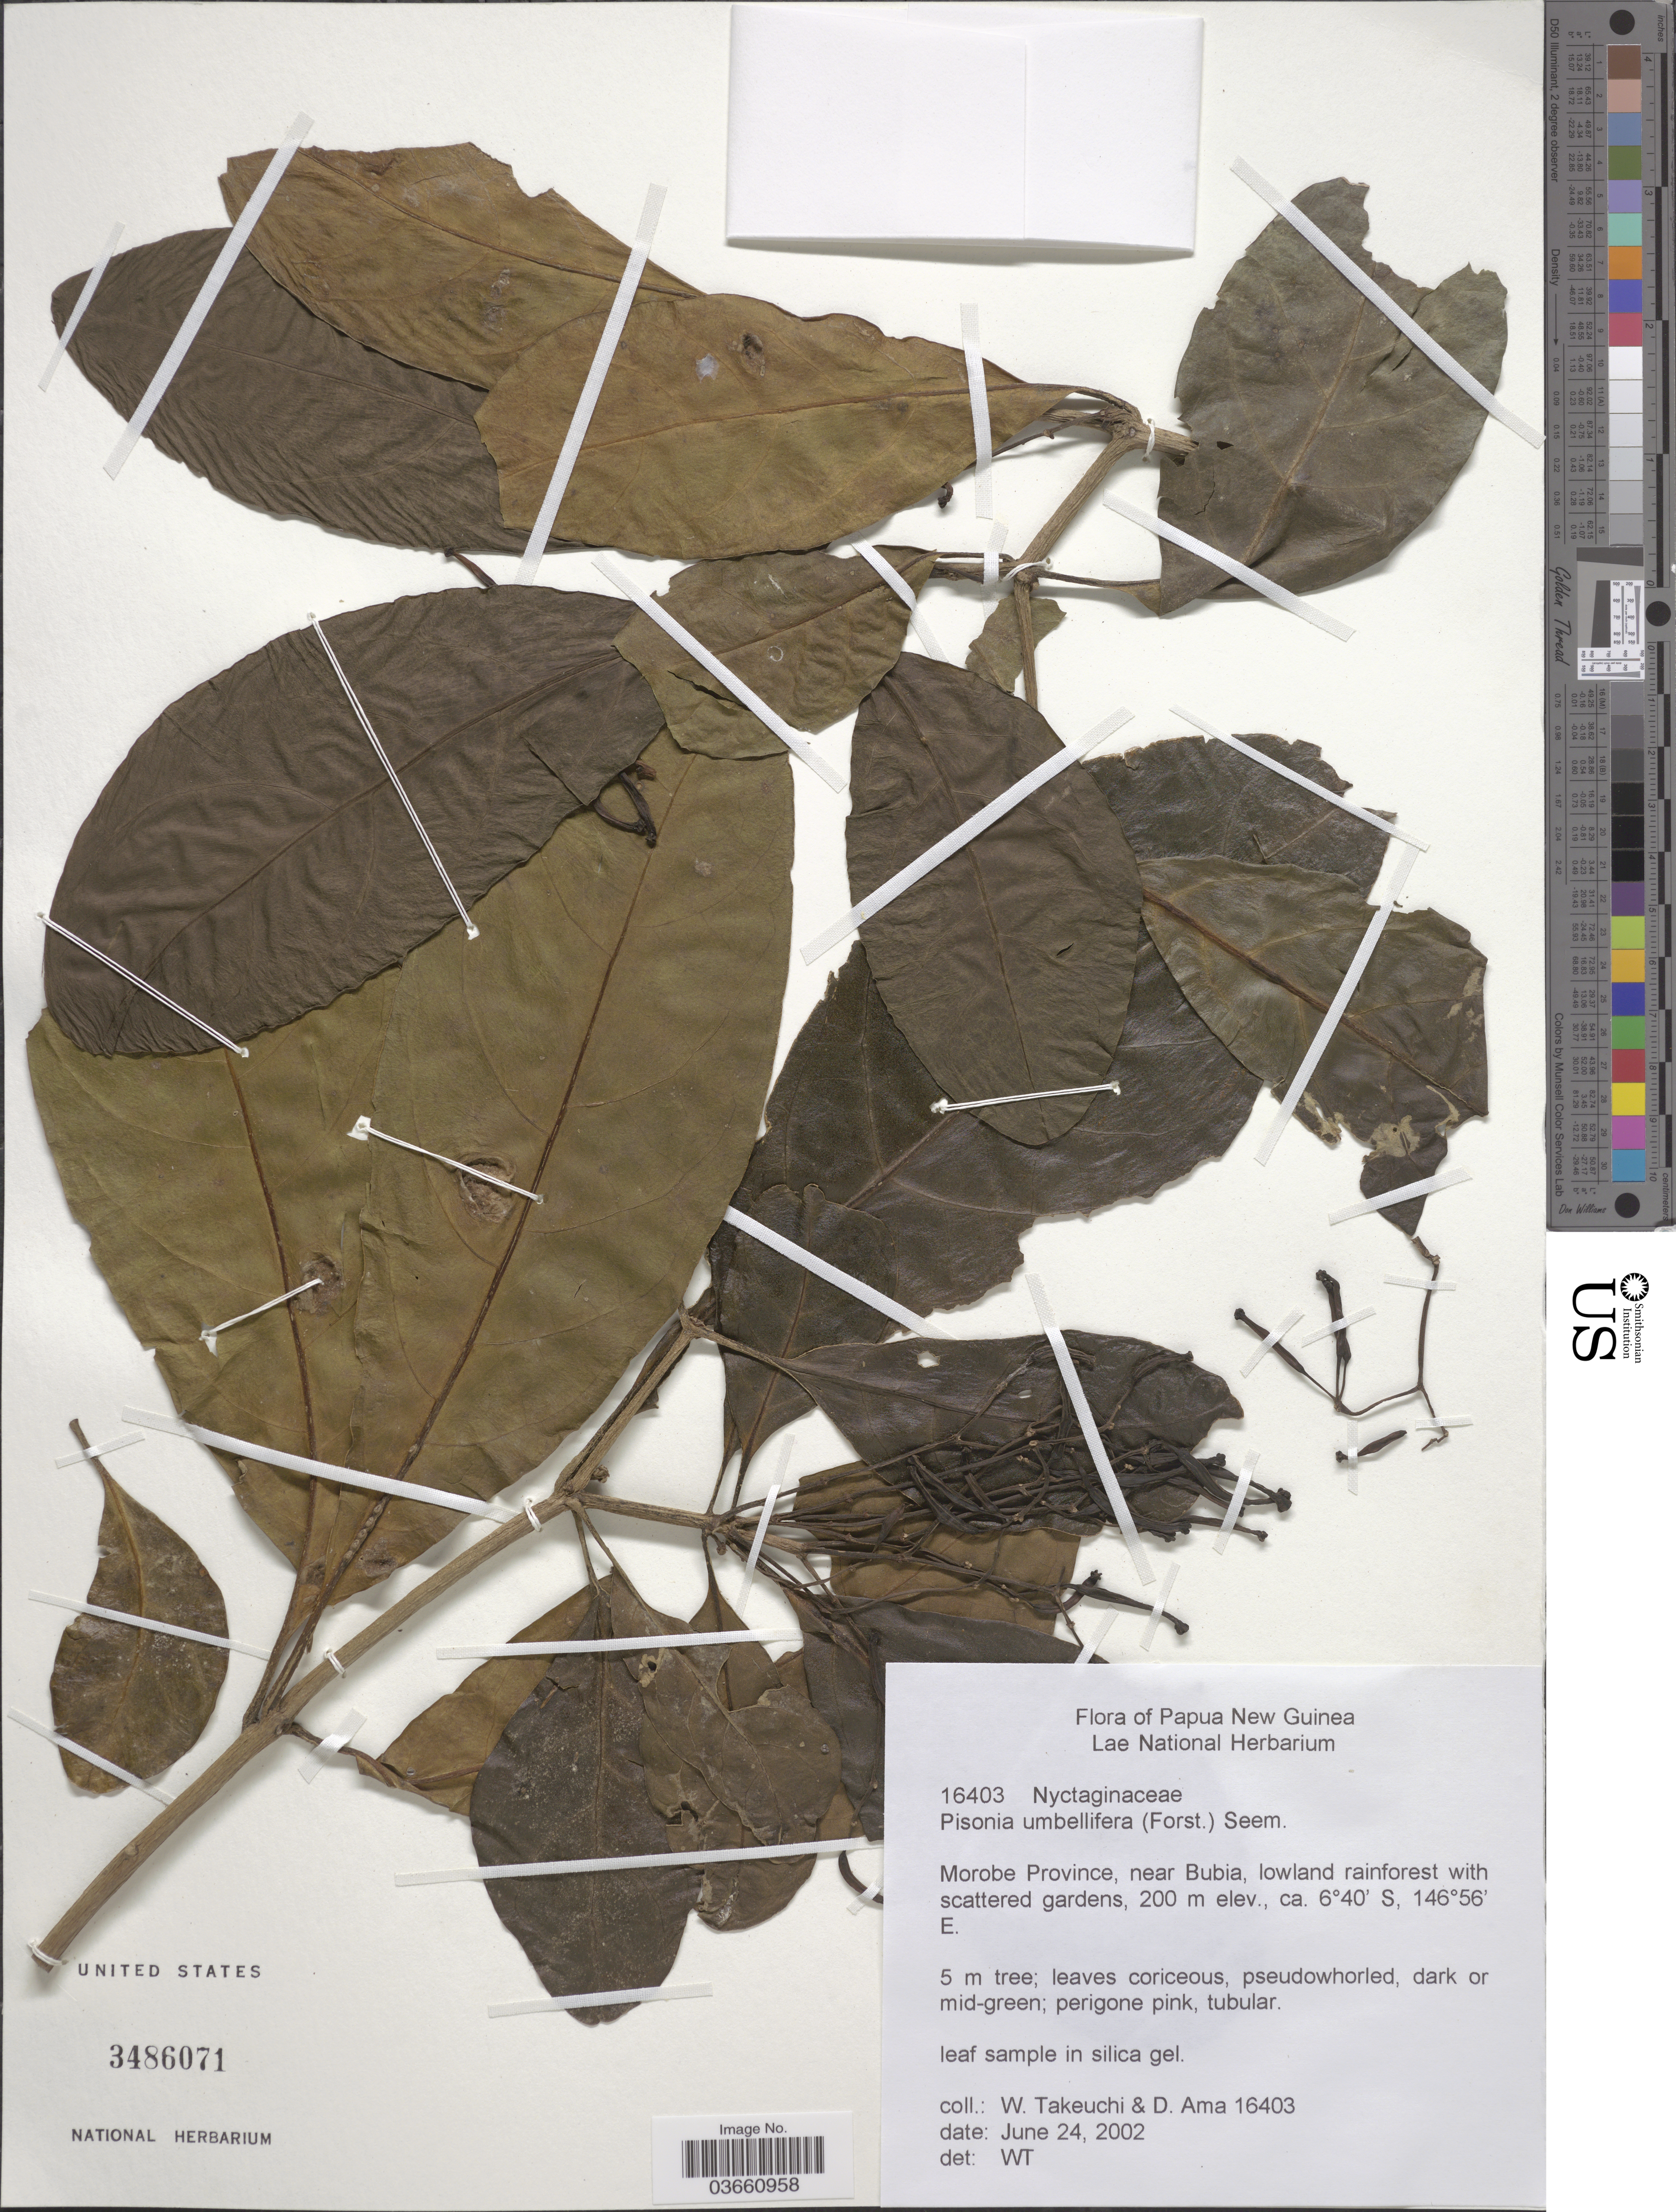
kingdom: Plantae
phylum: Tracheophyta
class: Magnoliopsida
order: Caryophyllales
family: Nyctaginaceae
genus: Ceodes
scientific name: Ceodes umbellifera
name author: J.R. Forst. & G. Forst.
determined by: Wagner, W. L., (BOT), Smithsonian Institution - National Museum of Natural History (UNITED STATES)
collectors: W. Takeuchi & D. Ama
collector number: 16403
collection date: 2002-06-24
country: Papua New Guinea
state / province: Morobe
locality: Near Bubia.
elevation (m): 200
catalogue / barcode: US 3486071